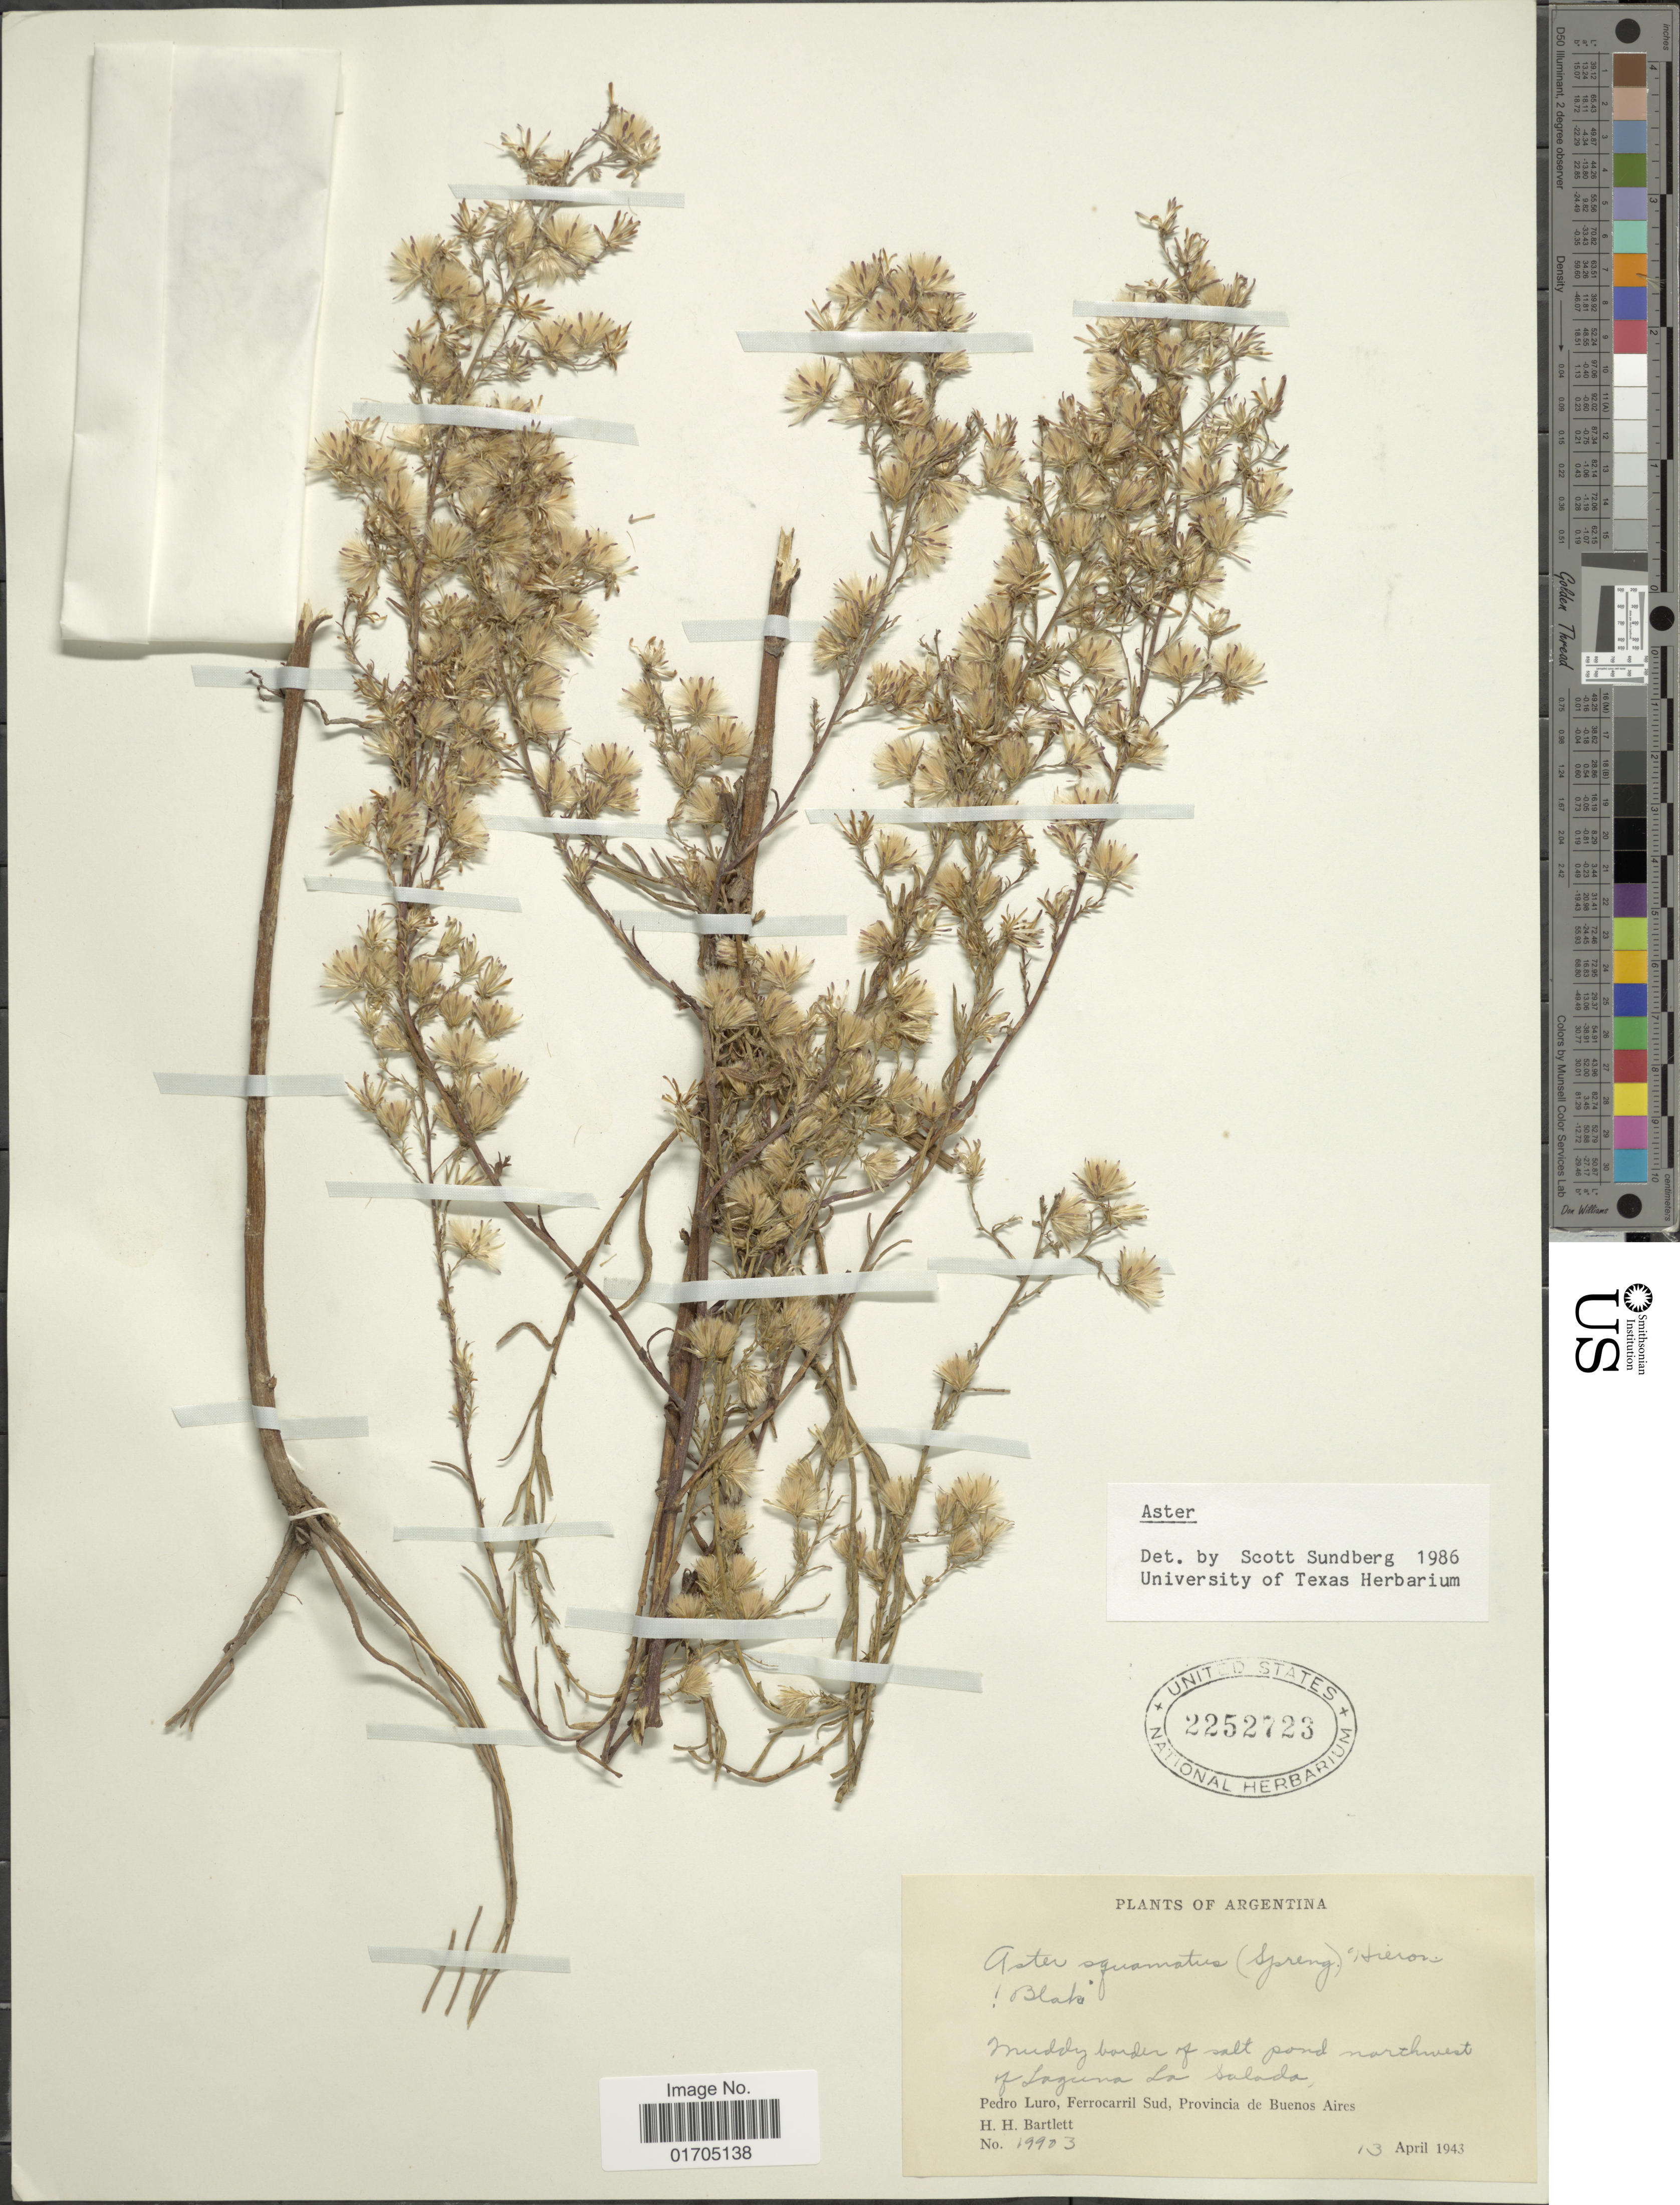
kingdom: Plantae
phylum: Tracheophyta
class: Magnoliopsida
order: Asterales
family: Asteraceae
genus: Symphyotrichum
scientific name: Symphyotrichum sp.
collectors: H. H. Bartlett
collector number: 19903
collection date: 1943-04-13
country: Argentina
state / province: Buenos Aires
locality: Muddy border of salt pond northwest of Laguna La Salada, Pedro Luro, Ferrocarril Sud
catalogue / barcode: US 2252723